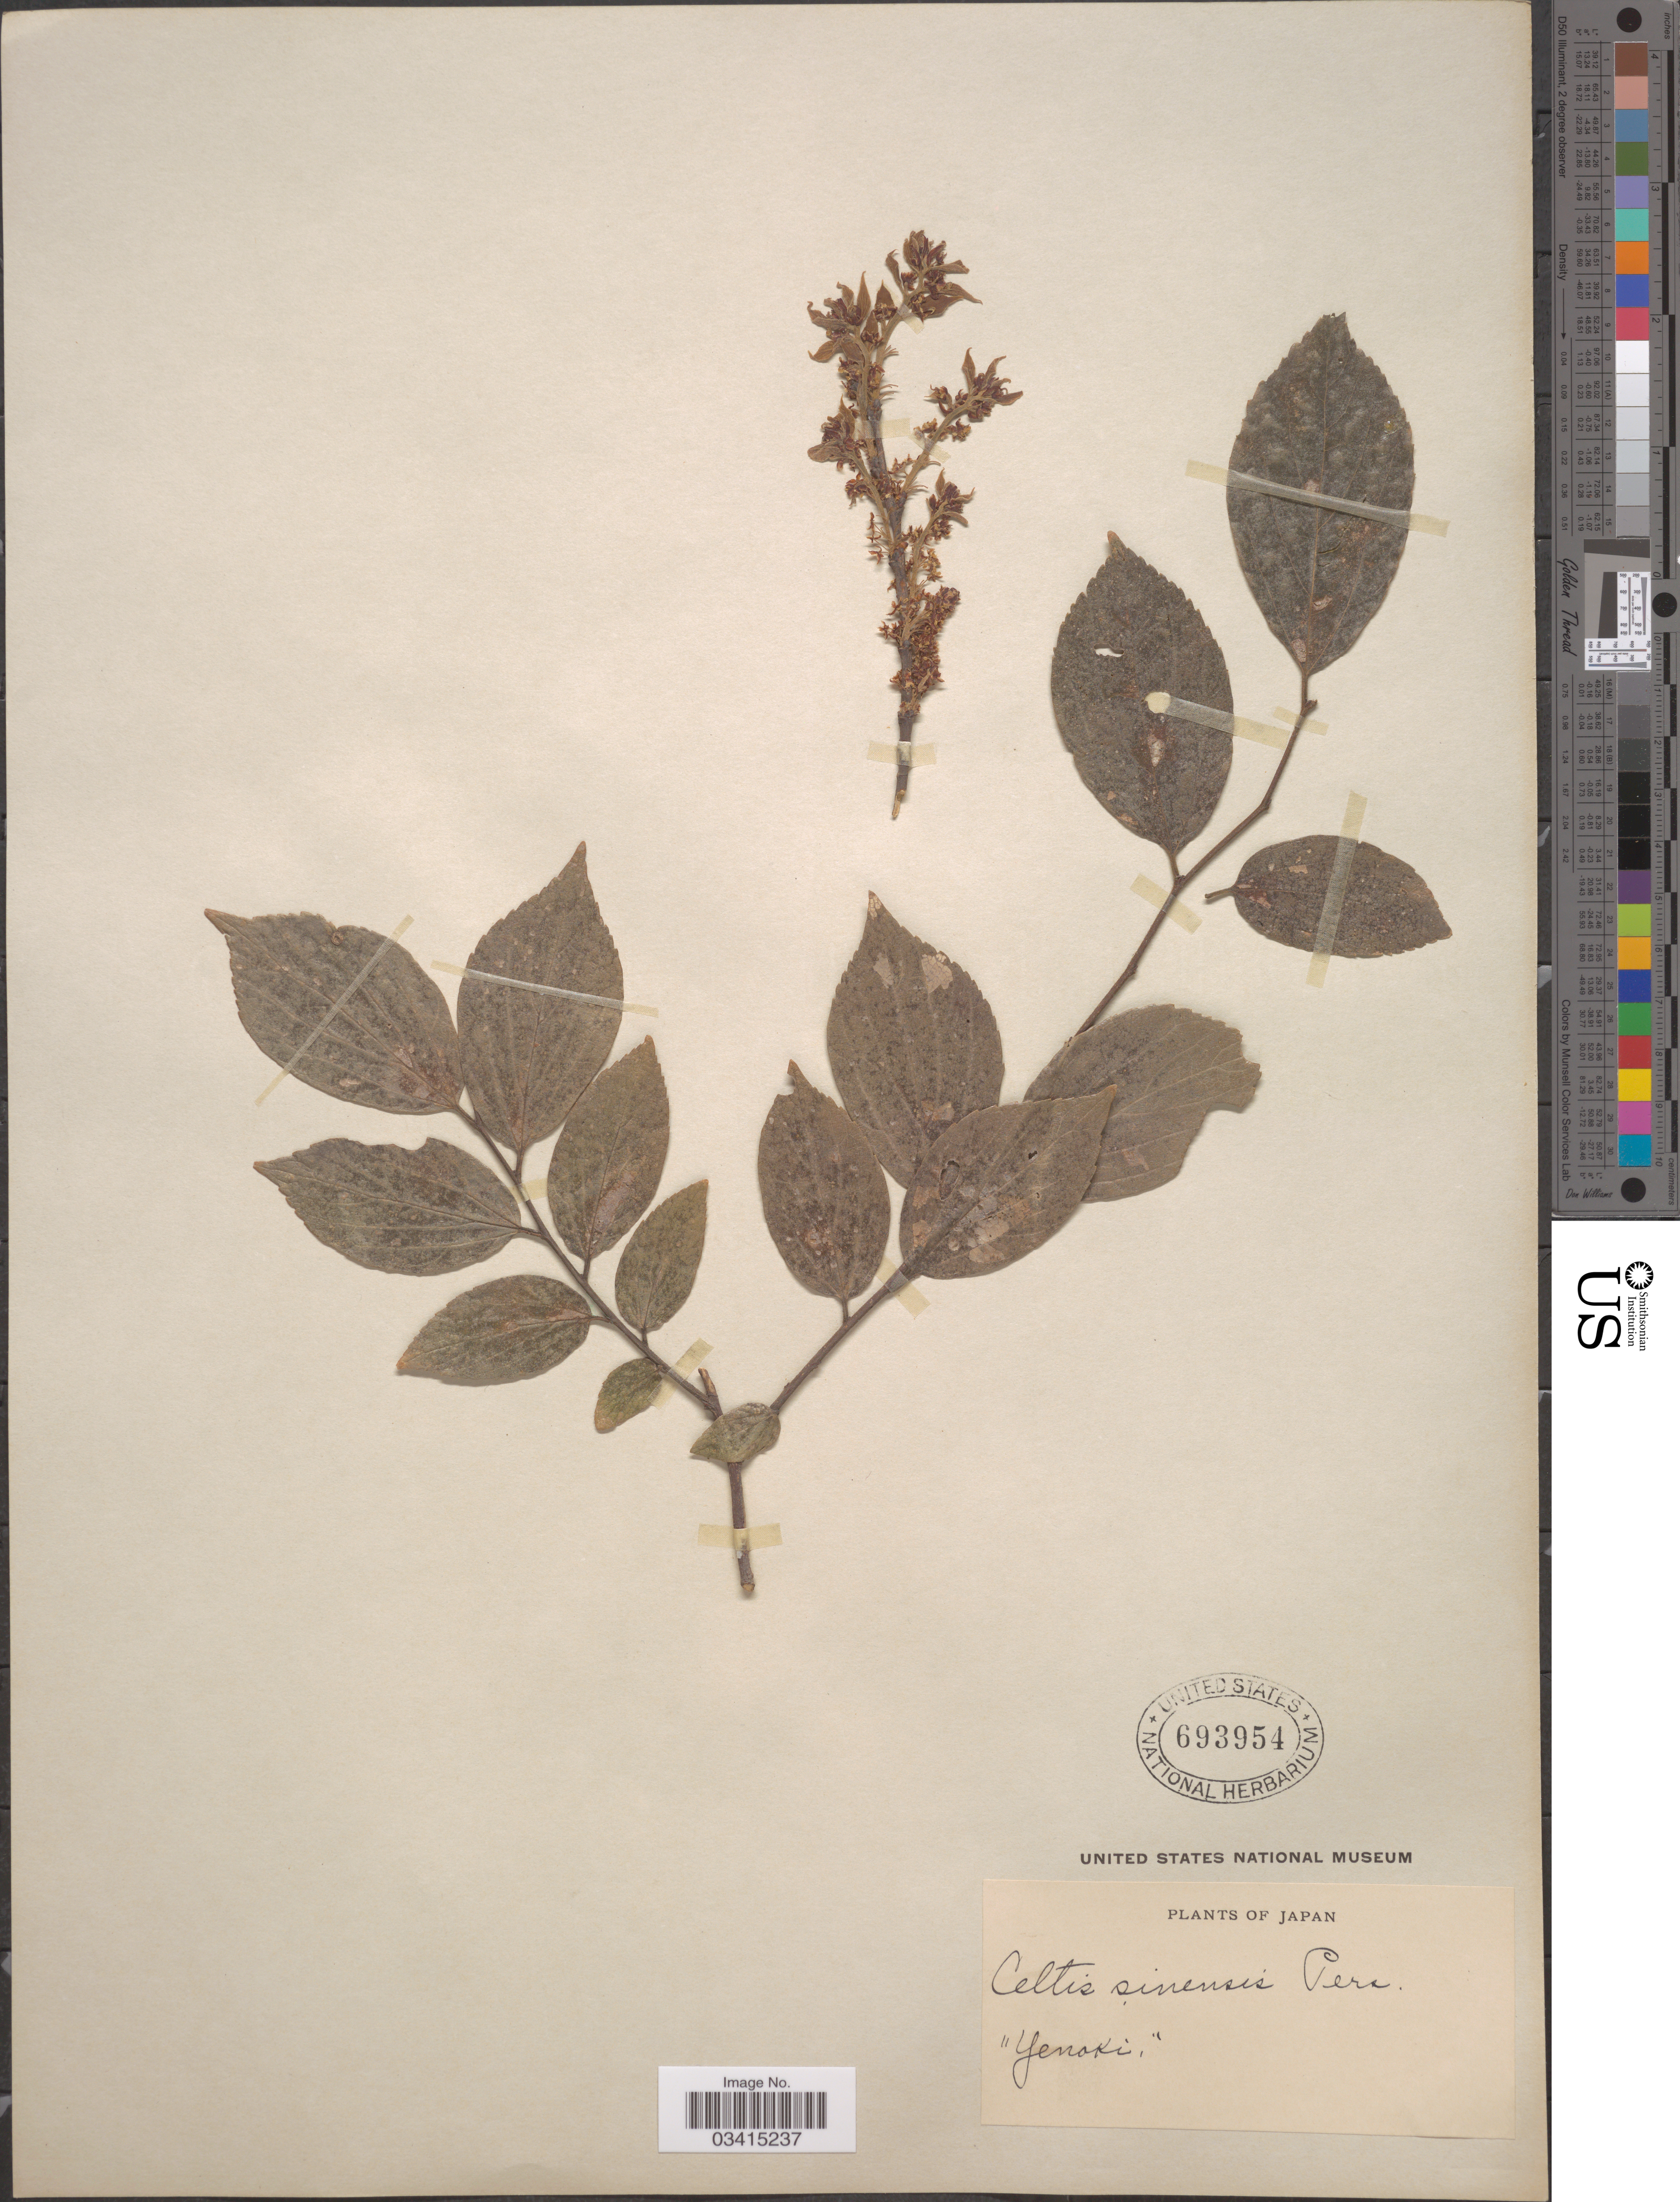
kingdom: Plantae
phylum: Tracheophyta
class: Magnoliopsida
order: Rosales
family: Cannabaceae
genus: Celtis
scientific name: Celtis sinensis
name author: Pers.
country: Japan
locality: Yenoki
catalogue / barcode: US 693954